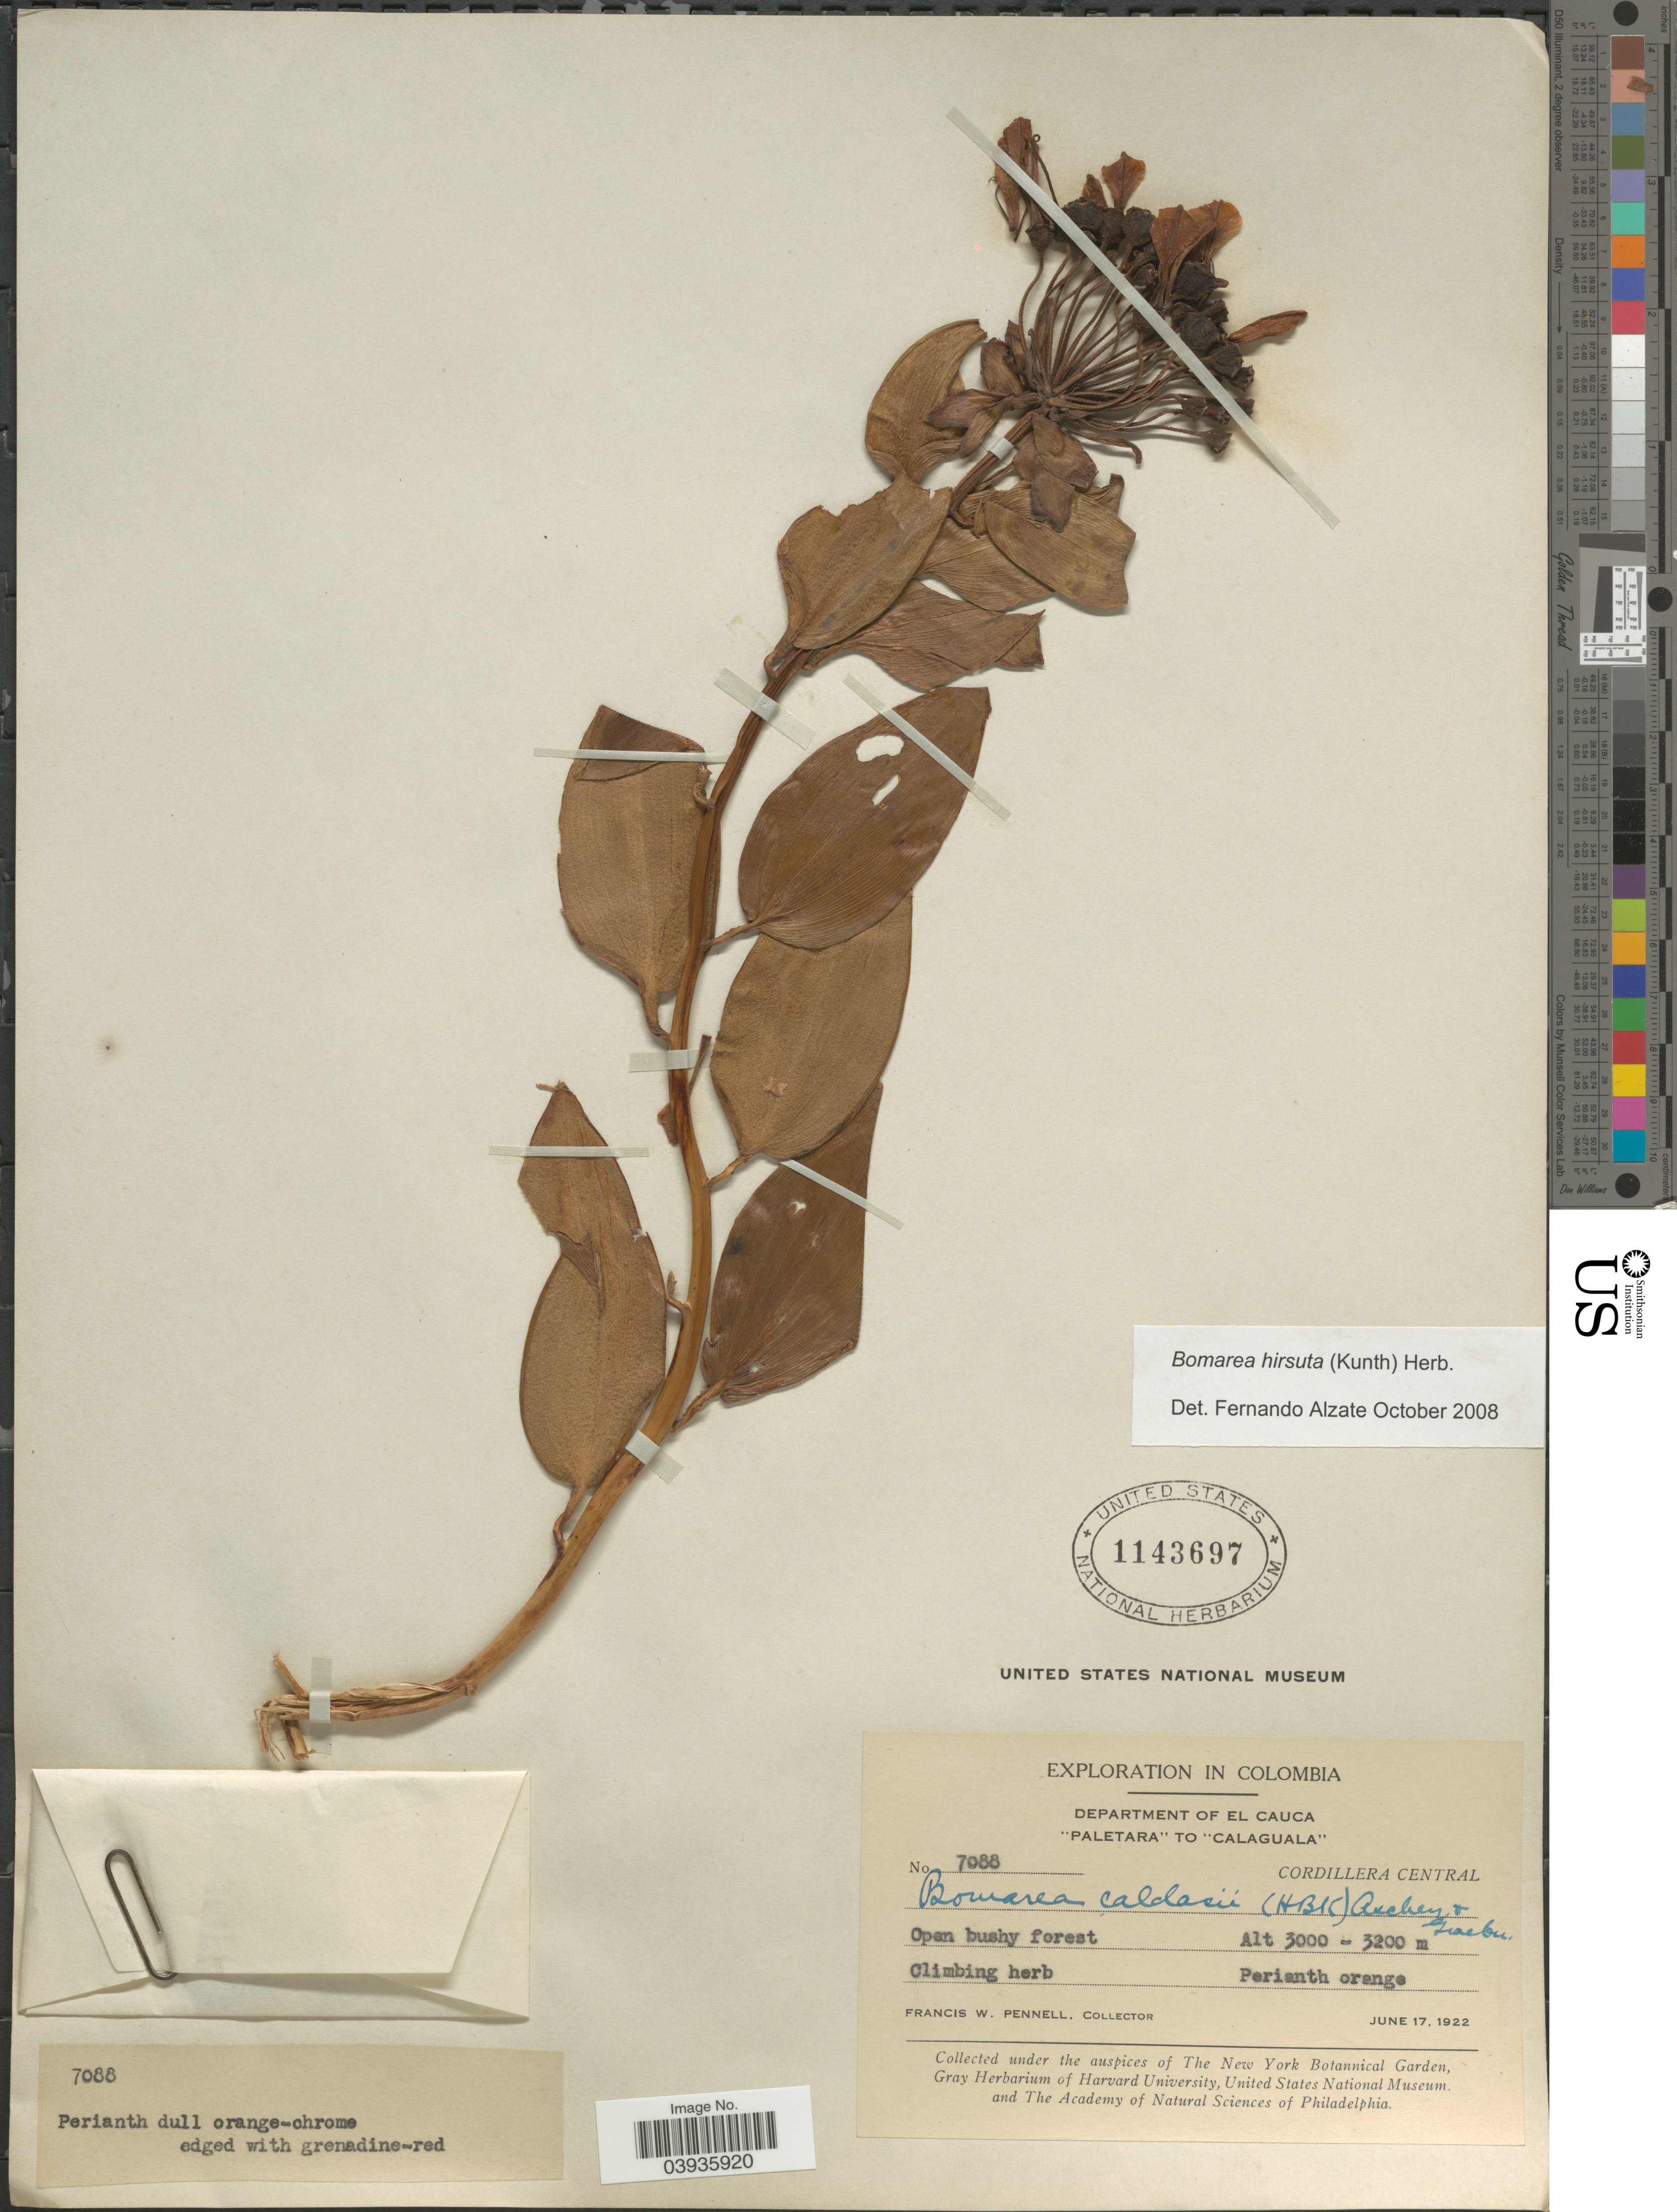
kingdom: Plantae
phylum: Tracheophyta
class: Liliopsida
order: Liliales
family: Alstroemeriaceae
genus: Bomarea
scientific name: Bomarea hirsuta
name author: (Kunth) Herb.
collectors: F. W. Pennell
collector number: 7088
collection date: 1922-06-17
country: Colombia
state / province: Cauca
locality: Department of El Cauca. "Paletara" to "Calaguala". Cordillera Central.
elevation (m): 3000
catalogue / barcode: US 1143697